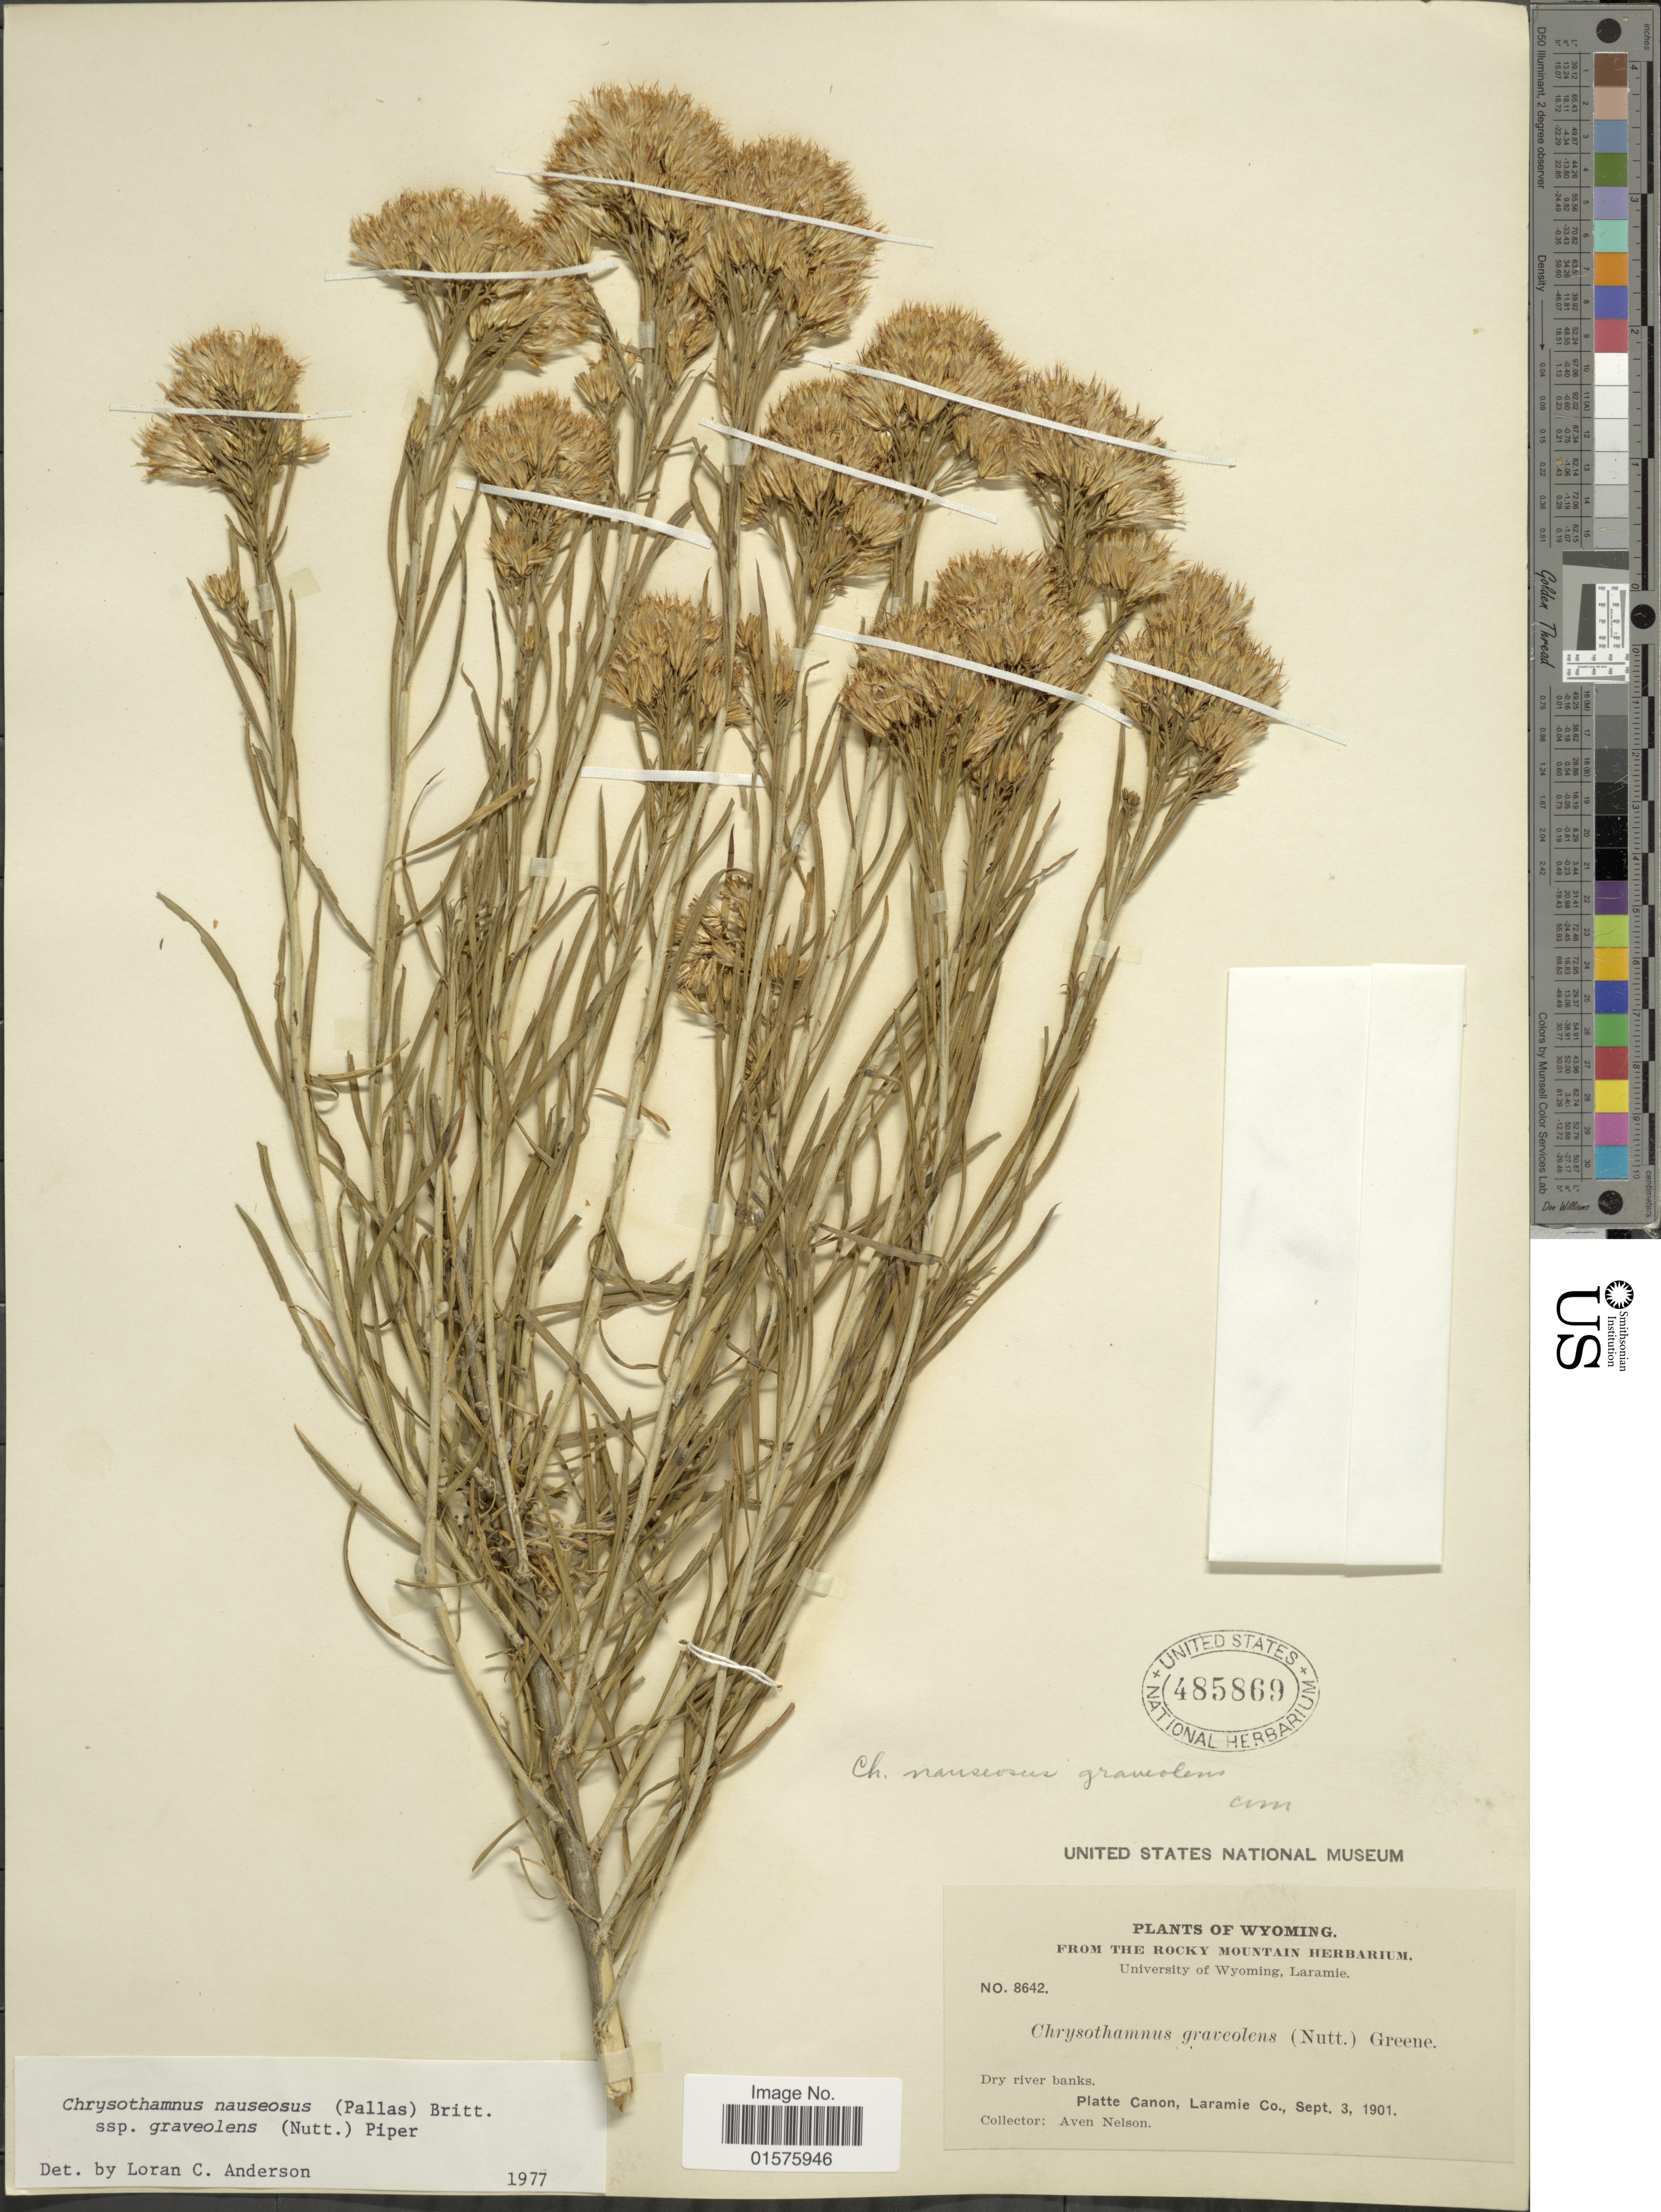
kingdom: Plantae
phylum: Tracheophyta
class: Magnoliopsida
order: Asterales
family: Asteraceae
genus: Ericameria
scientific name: Ericameria nauseosa var. graveolens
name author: (Nutt.) Reveal & Schuyler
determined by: Urbatsch, Lowell E., Curator (LSU), Louisiana State University (UNITED STATES)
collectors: A. Nelson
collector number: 8642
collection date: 1901-09-03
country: United States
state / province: Wyoming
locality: Platte Canon, Laramie Co.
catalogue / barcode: US 485869